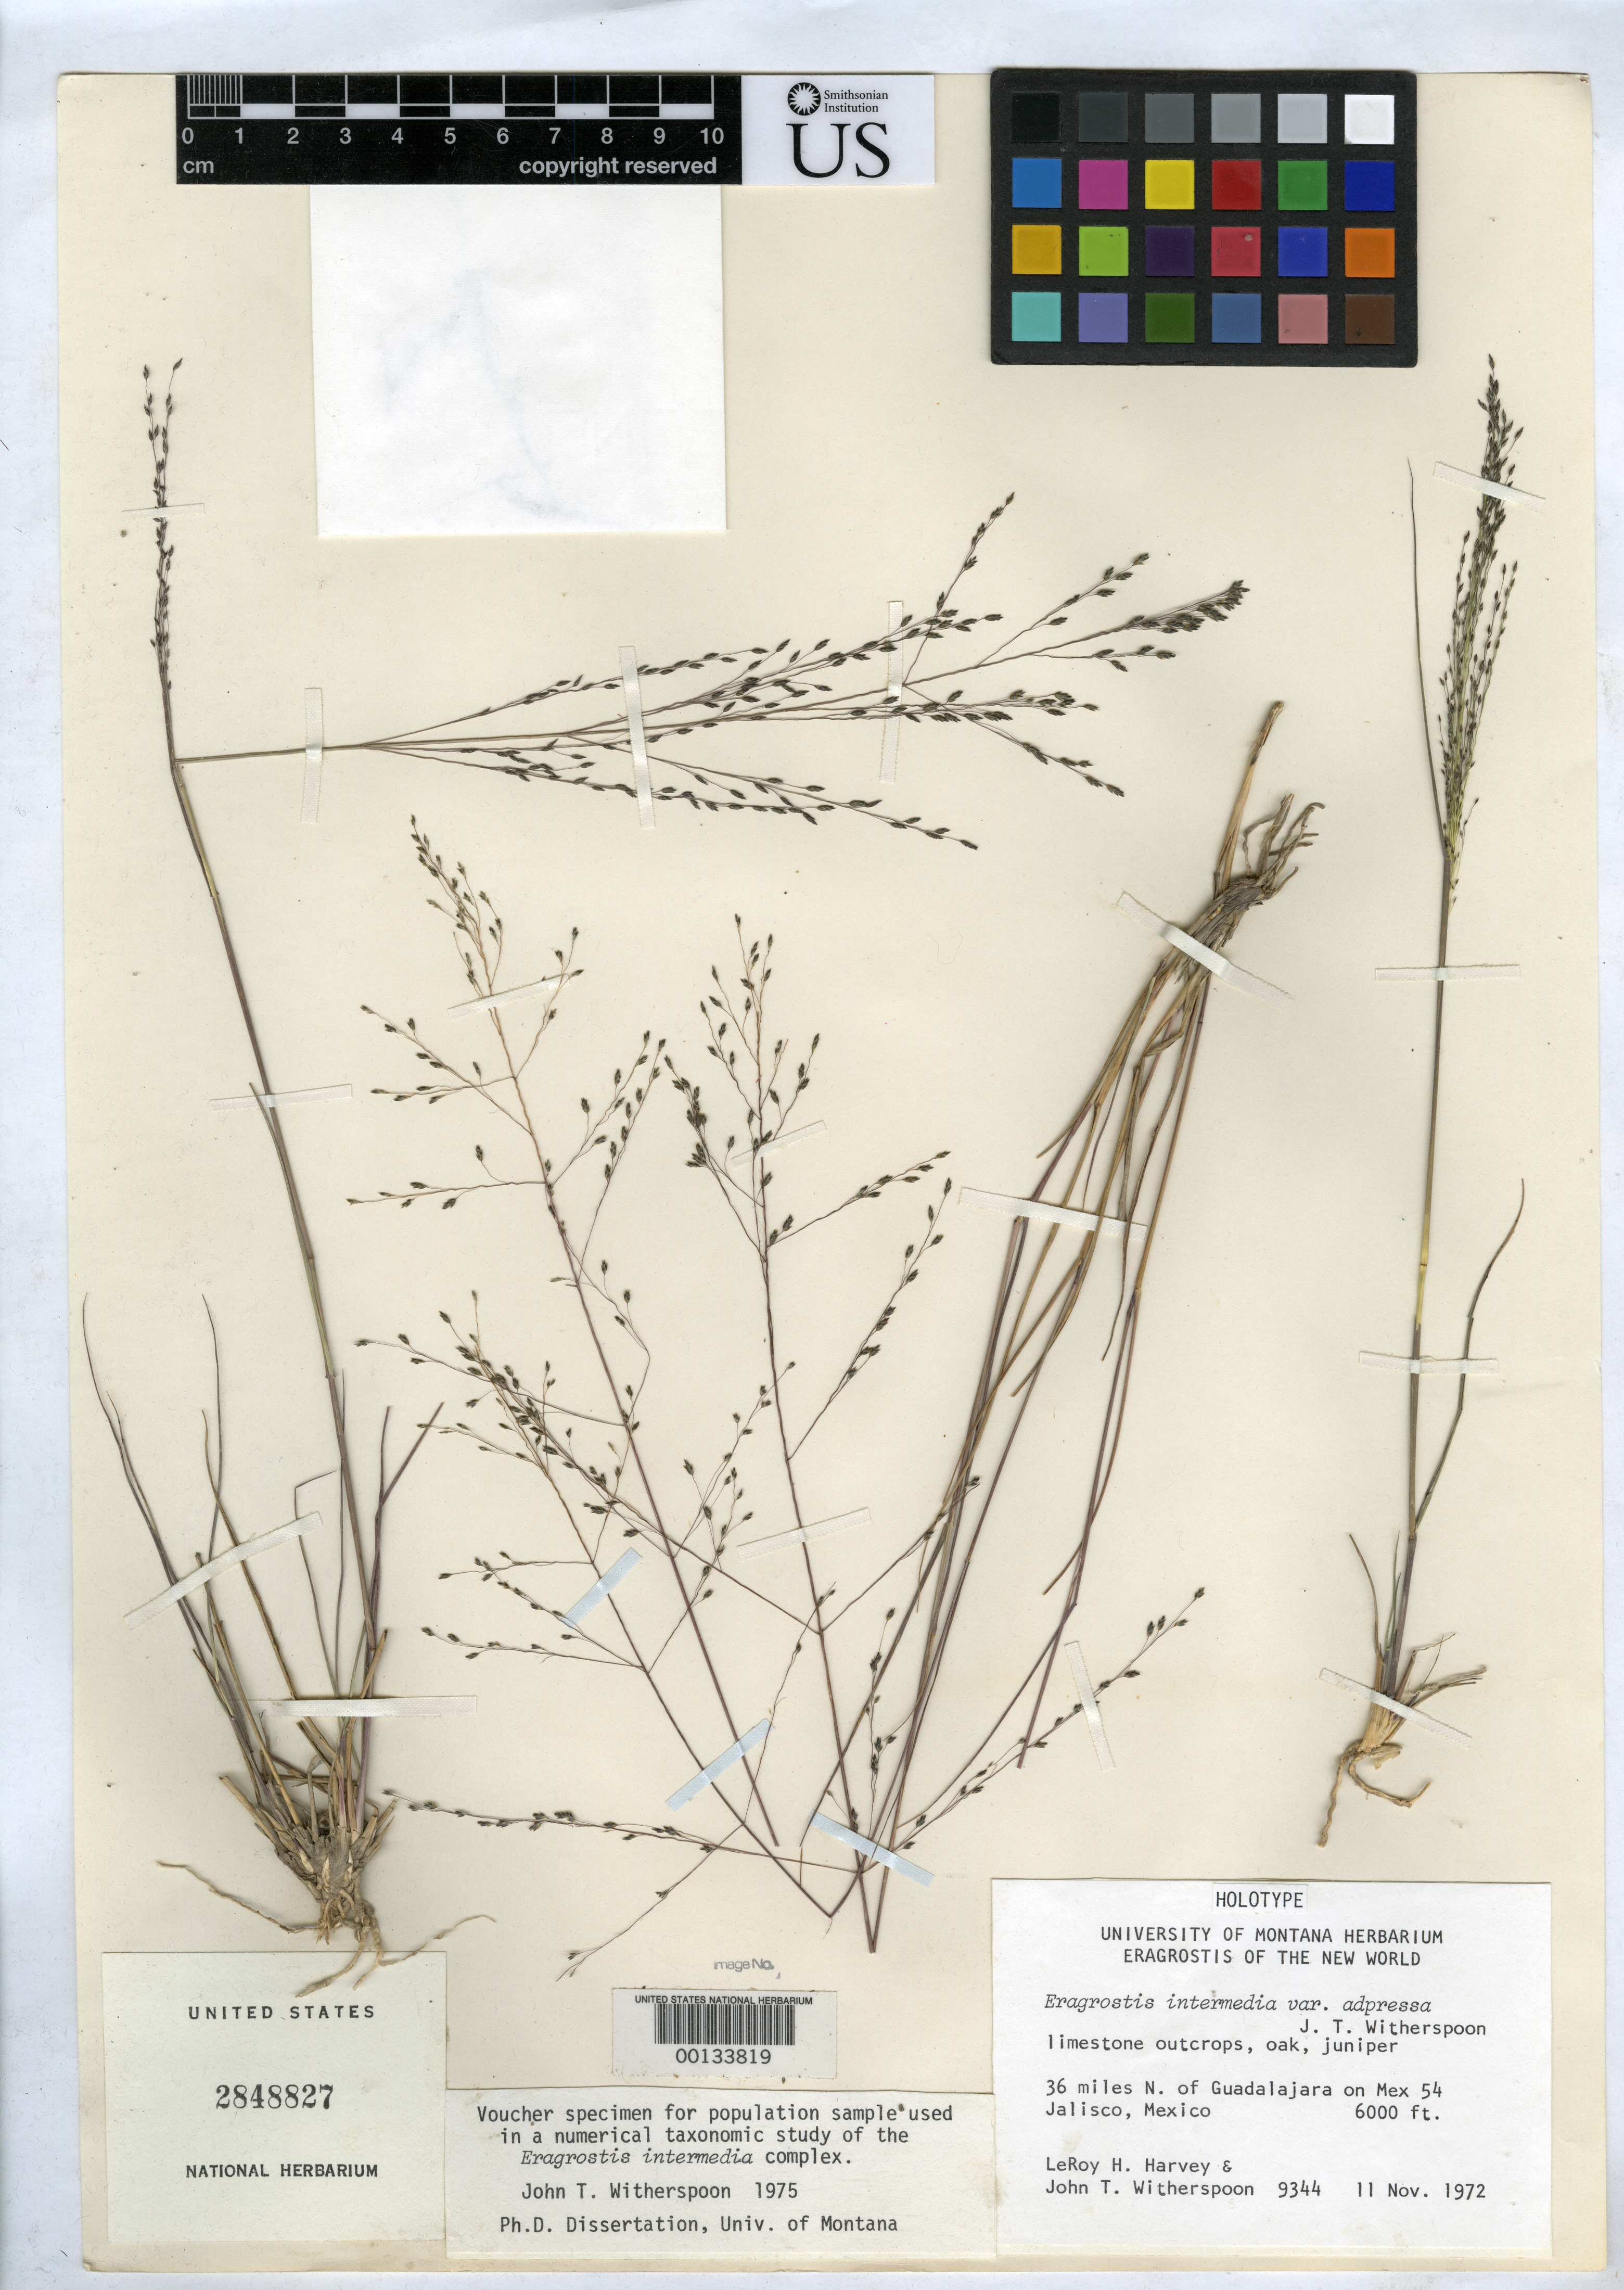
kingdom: Plantae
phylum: Tracheophyta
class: Liliopsida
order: Poales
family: Poaceae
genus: Eragrostis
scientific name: Eragrostis intermedia var. adpressa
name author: Witherspoon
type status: Holotype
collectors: L. H. Harvey & J. Witherspoon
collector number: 9344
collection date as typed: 11 Nov 1972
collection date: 1972-11-11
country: Mexico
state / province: Jalisco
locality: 36 mi N of Guadalajara on Mex 54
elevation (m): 1829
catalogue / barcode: US 2848827